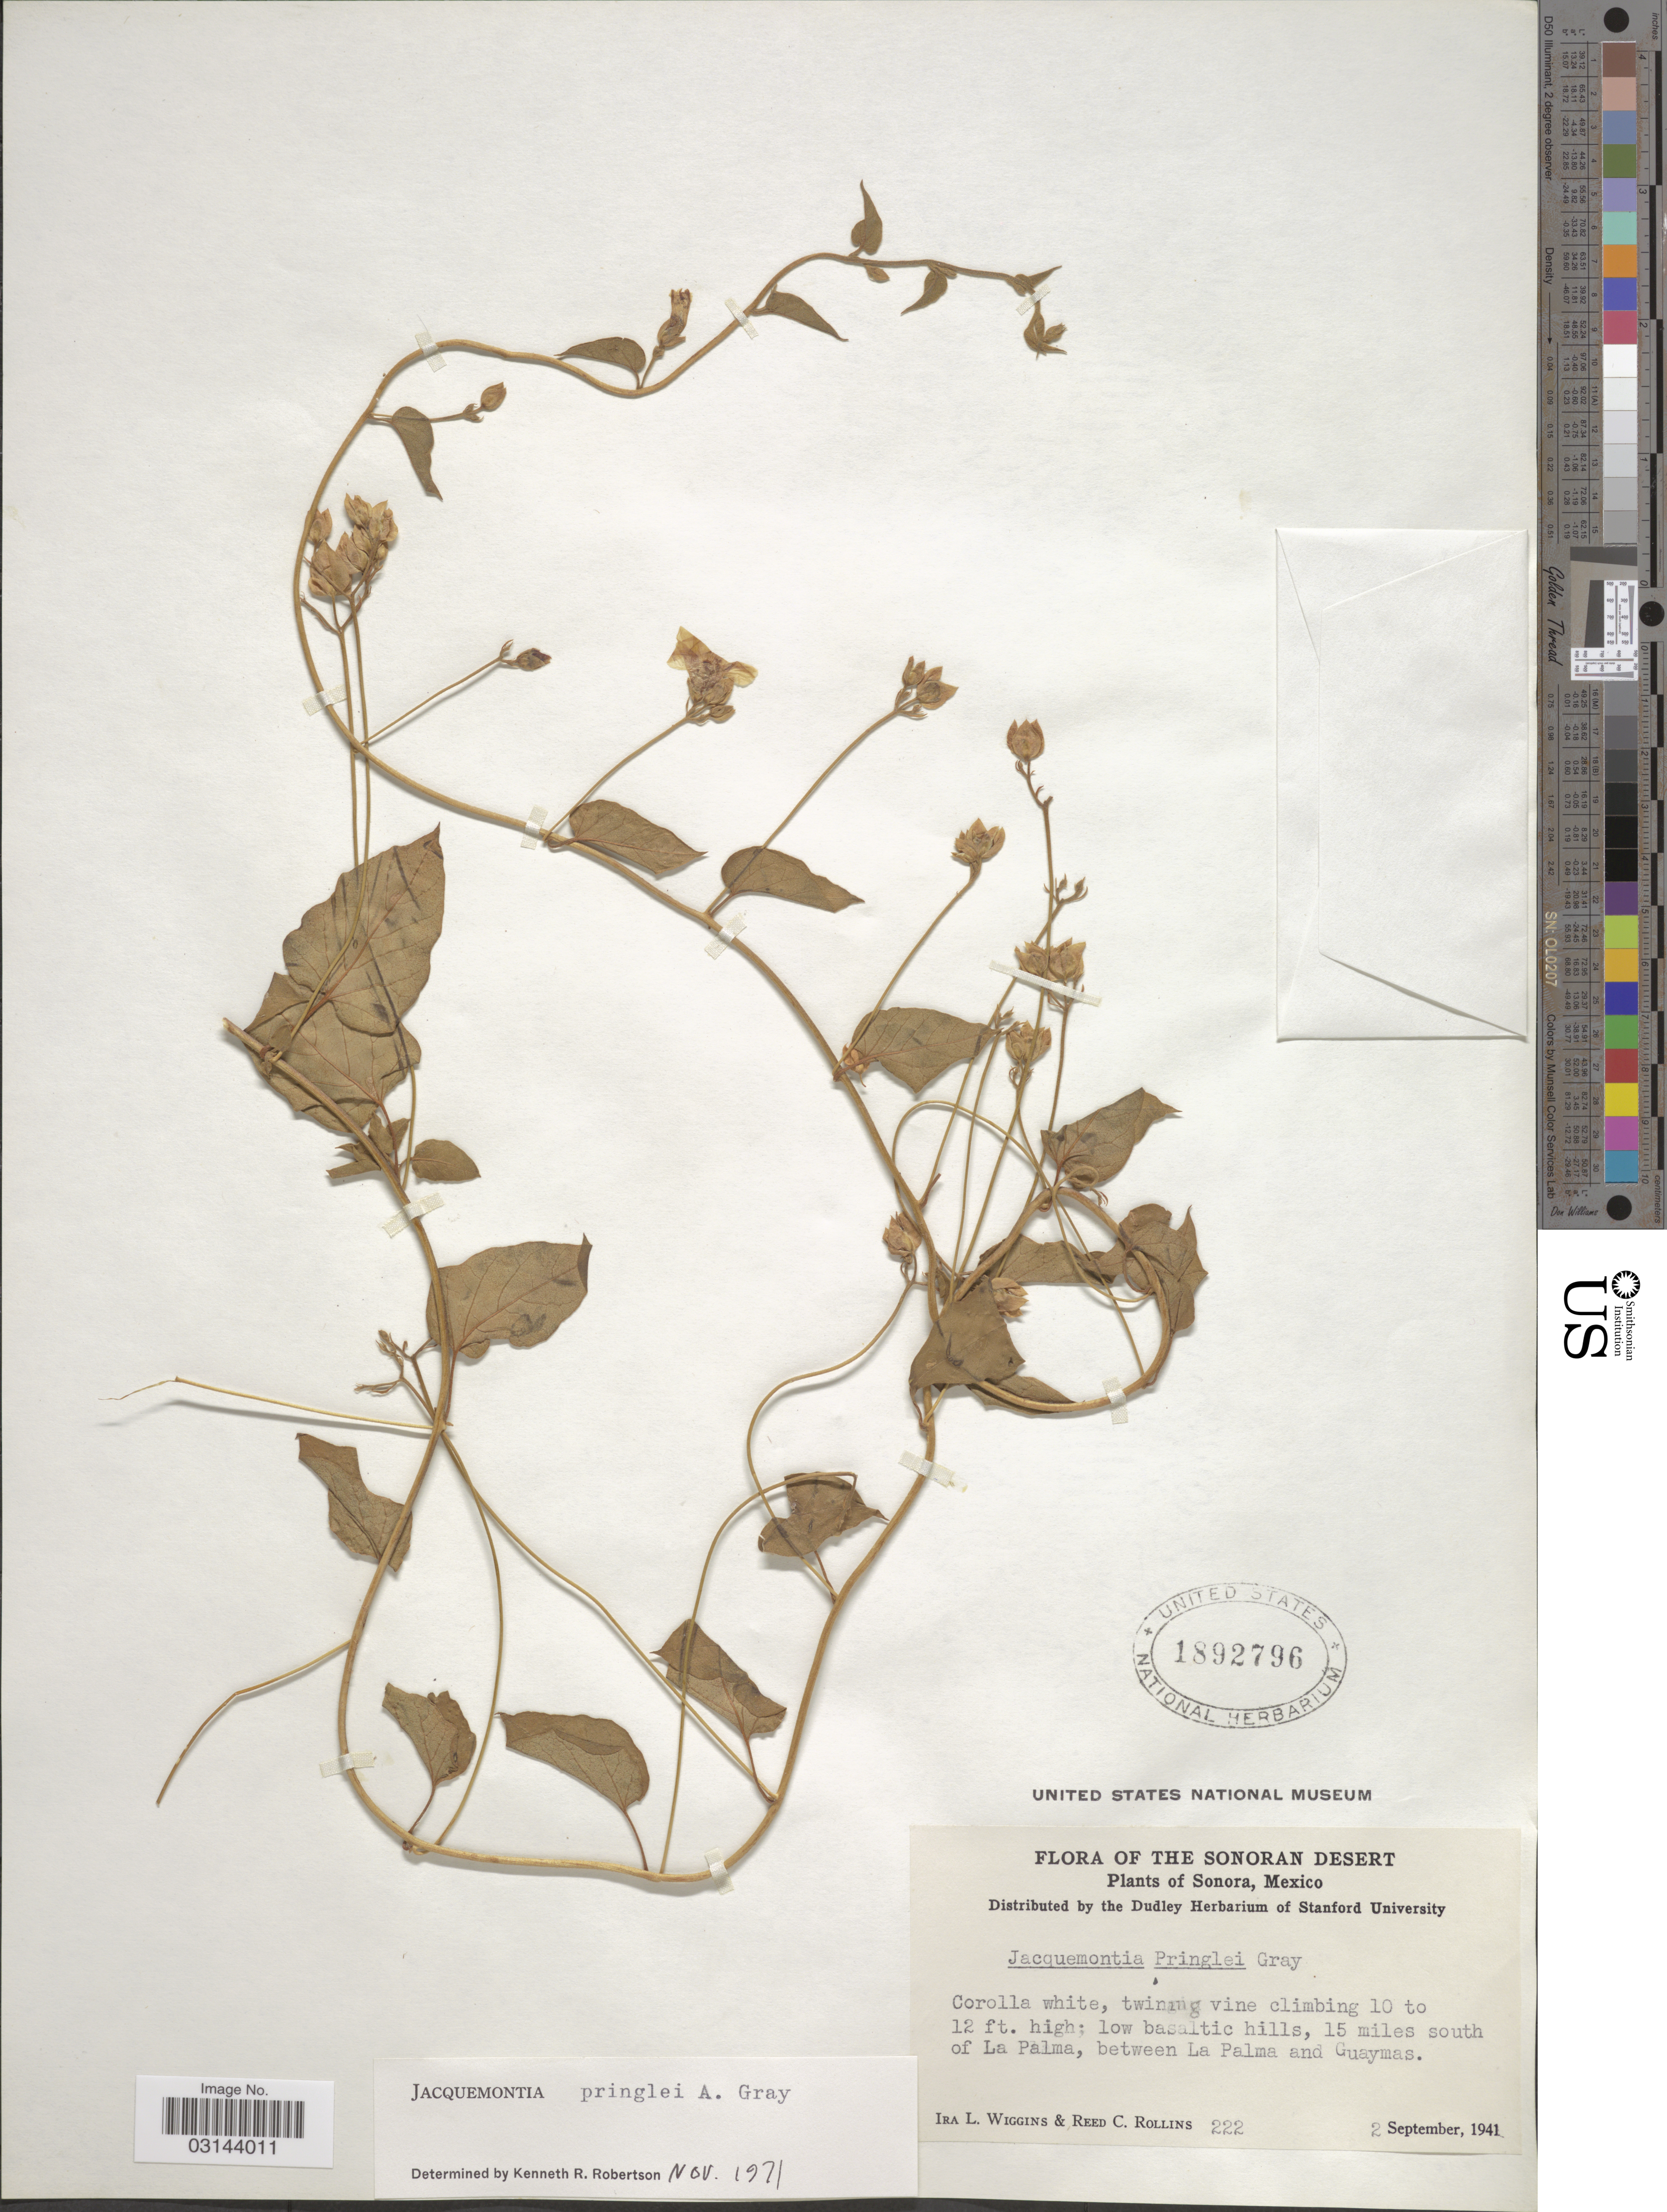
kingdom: Plantae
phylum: Tracheophyta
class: Magnoliopsida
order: Solanales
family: Convolvulaceae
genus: Jacquemontia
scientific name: Jacquemontia pringlei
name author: A. Gray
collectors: I. L. Wiggins & R. C. Rollins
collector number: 222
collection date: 1941-09-02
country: Mexico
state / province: Sonora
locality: The Sonoran Desert, Sonora, 15 miles south of La Palma, between La Palma and Guaymas.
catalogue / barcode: US 1892796